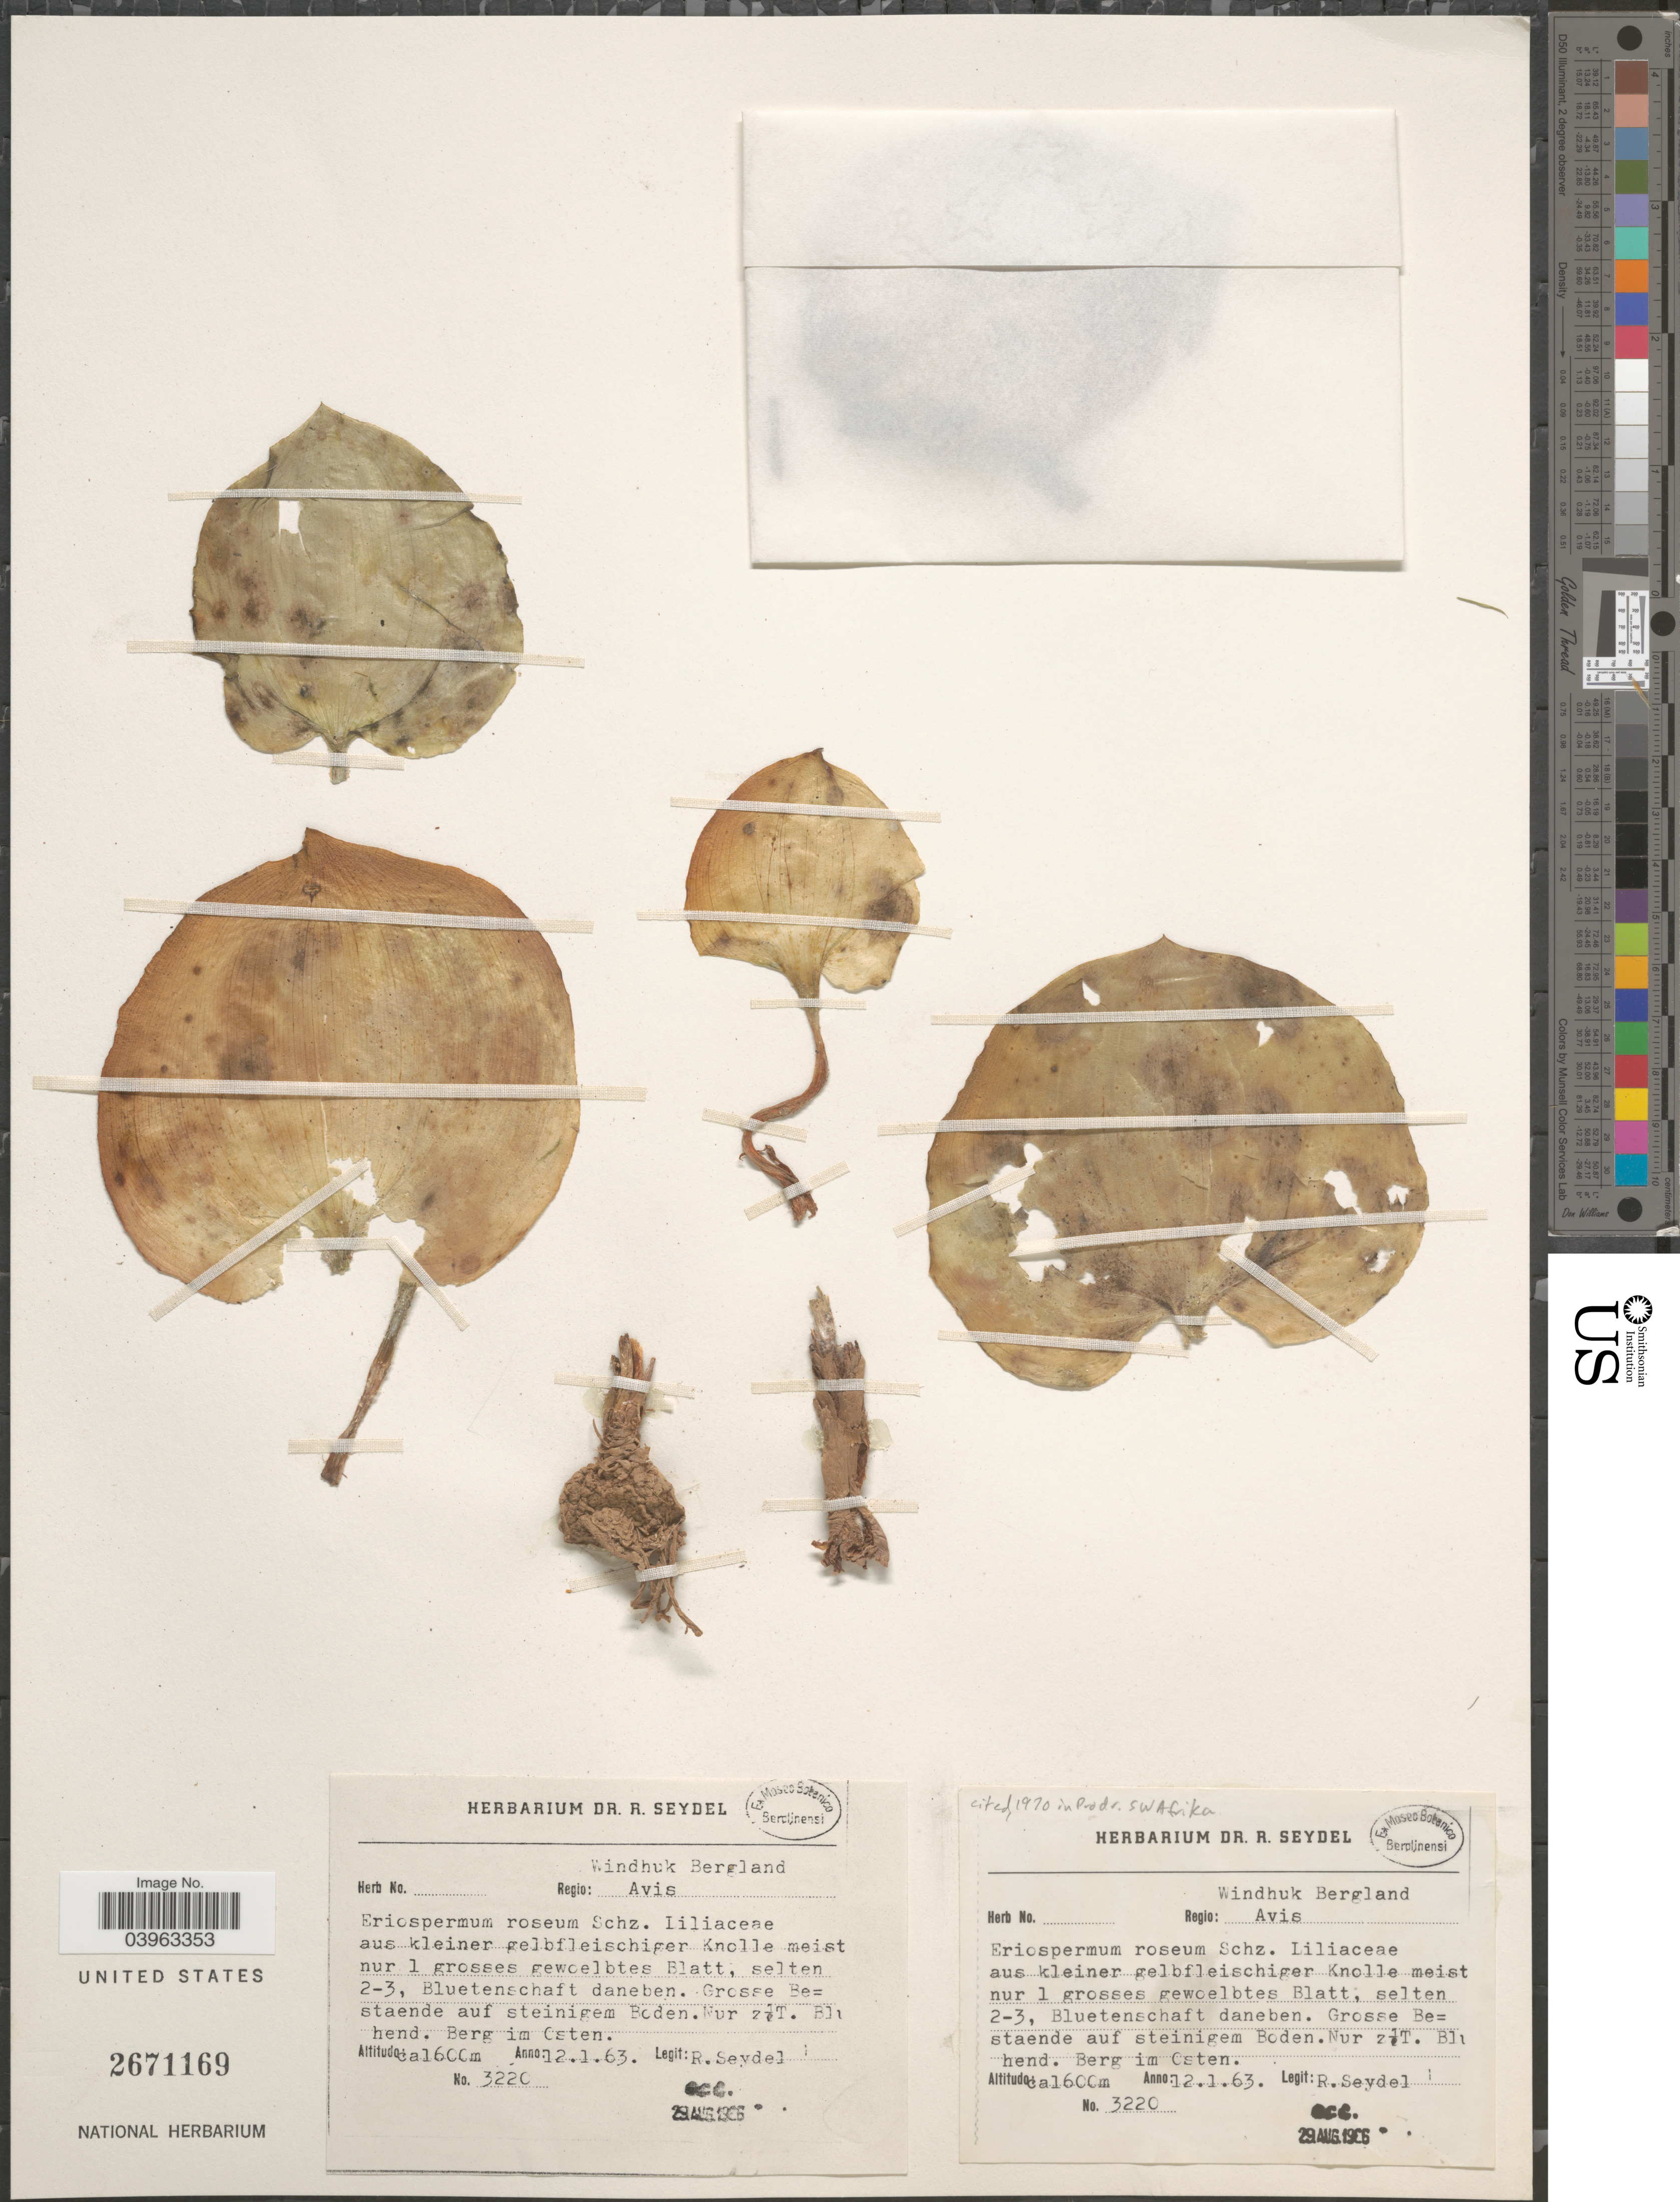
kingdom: Plantae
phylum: Tracheophyta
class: Liliopsida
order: Asparagales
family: Asparagaceae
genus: Eriospermum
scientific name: Eriospermum roseum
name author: Schinz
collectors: R. Seydel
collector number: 3220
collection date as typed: Transcribed d/m/y: 12/1/63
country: Namibia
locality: Windhuk Bergland. Regio: Avis.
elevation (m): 1600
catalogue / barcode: US 2671169